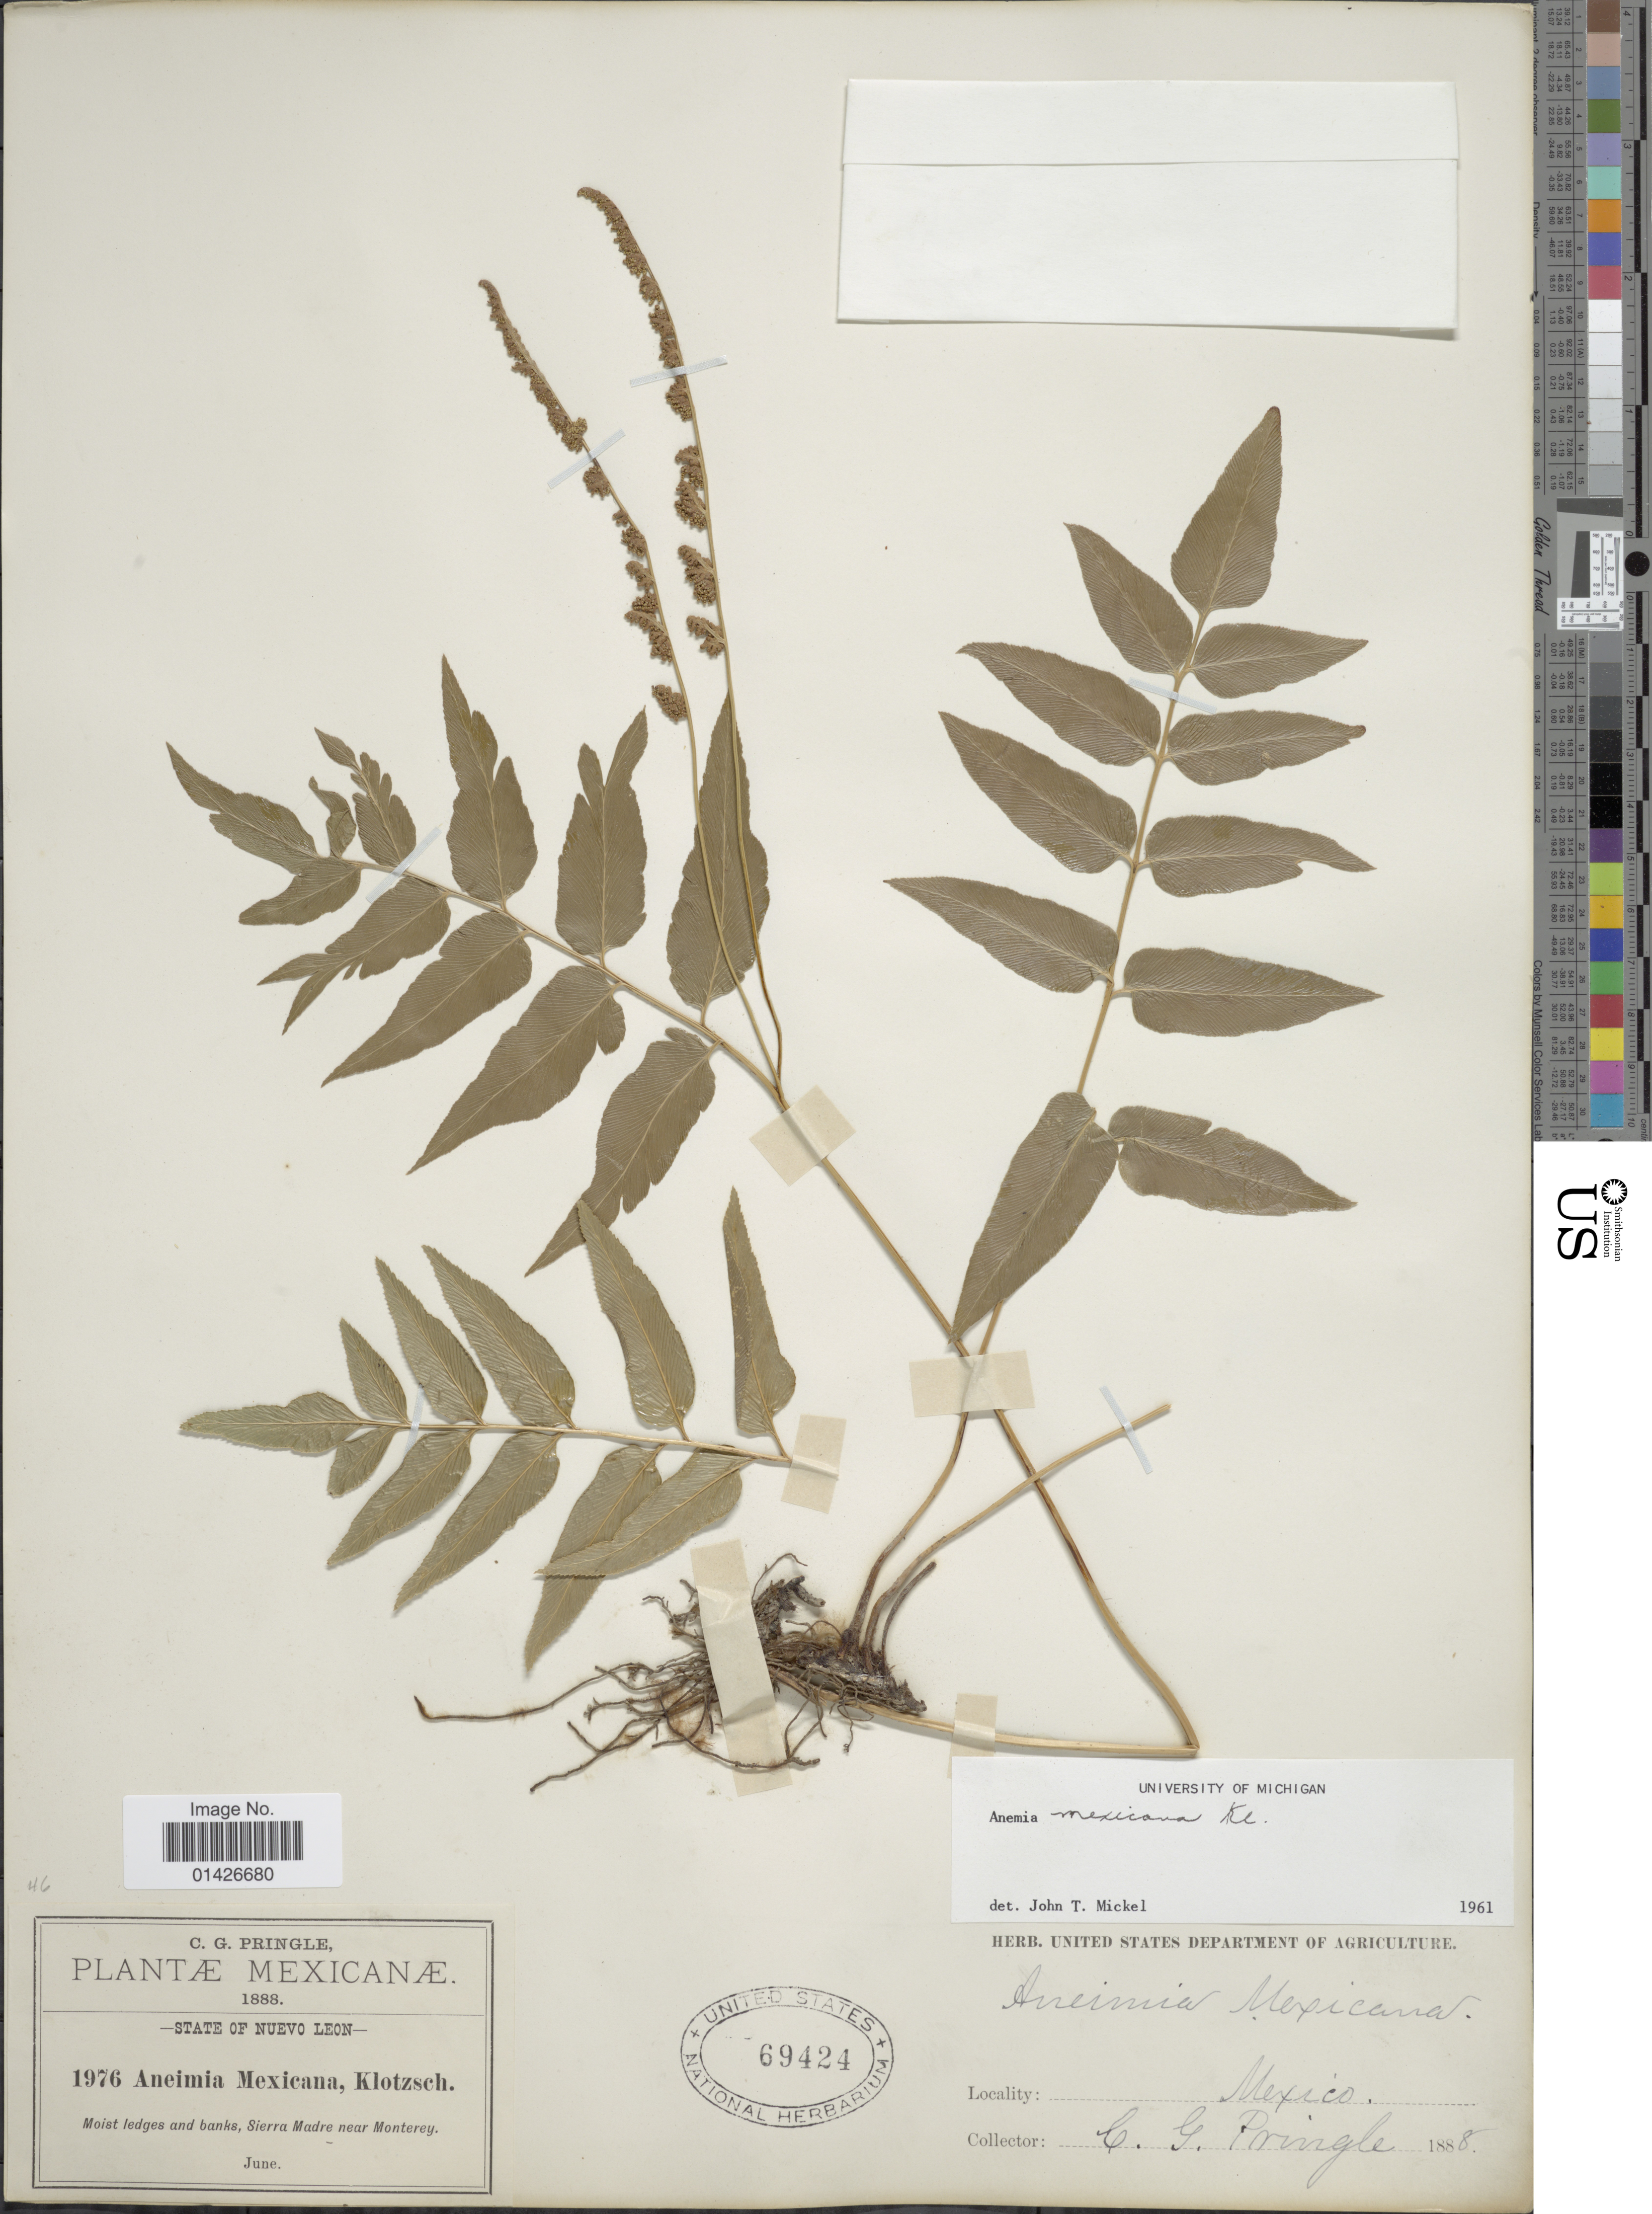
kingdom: Plantae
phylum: Tracheophyta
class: Polypodiopsida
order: Schizaeales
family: Anemiaceae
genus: Anemia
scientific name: Anemia mexicana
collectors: C. G. Pringle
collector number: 1976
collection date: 1888-06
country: Mexico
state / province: Nuevo León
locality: Moist ledges and banks, Sierra Madre near Monterey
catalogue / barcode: US 69424